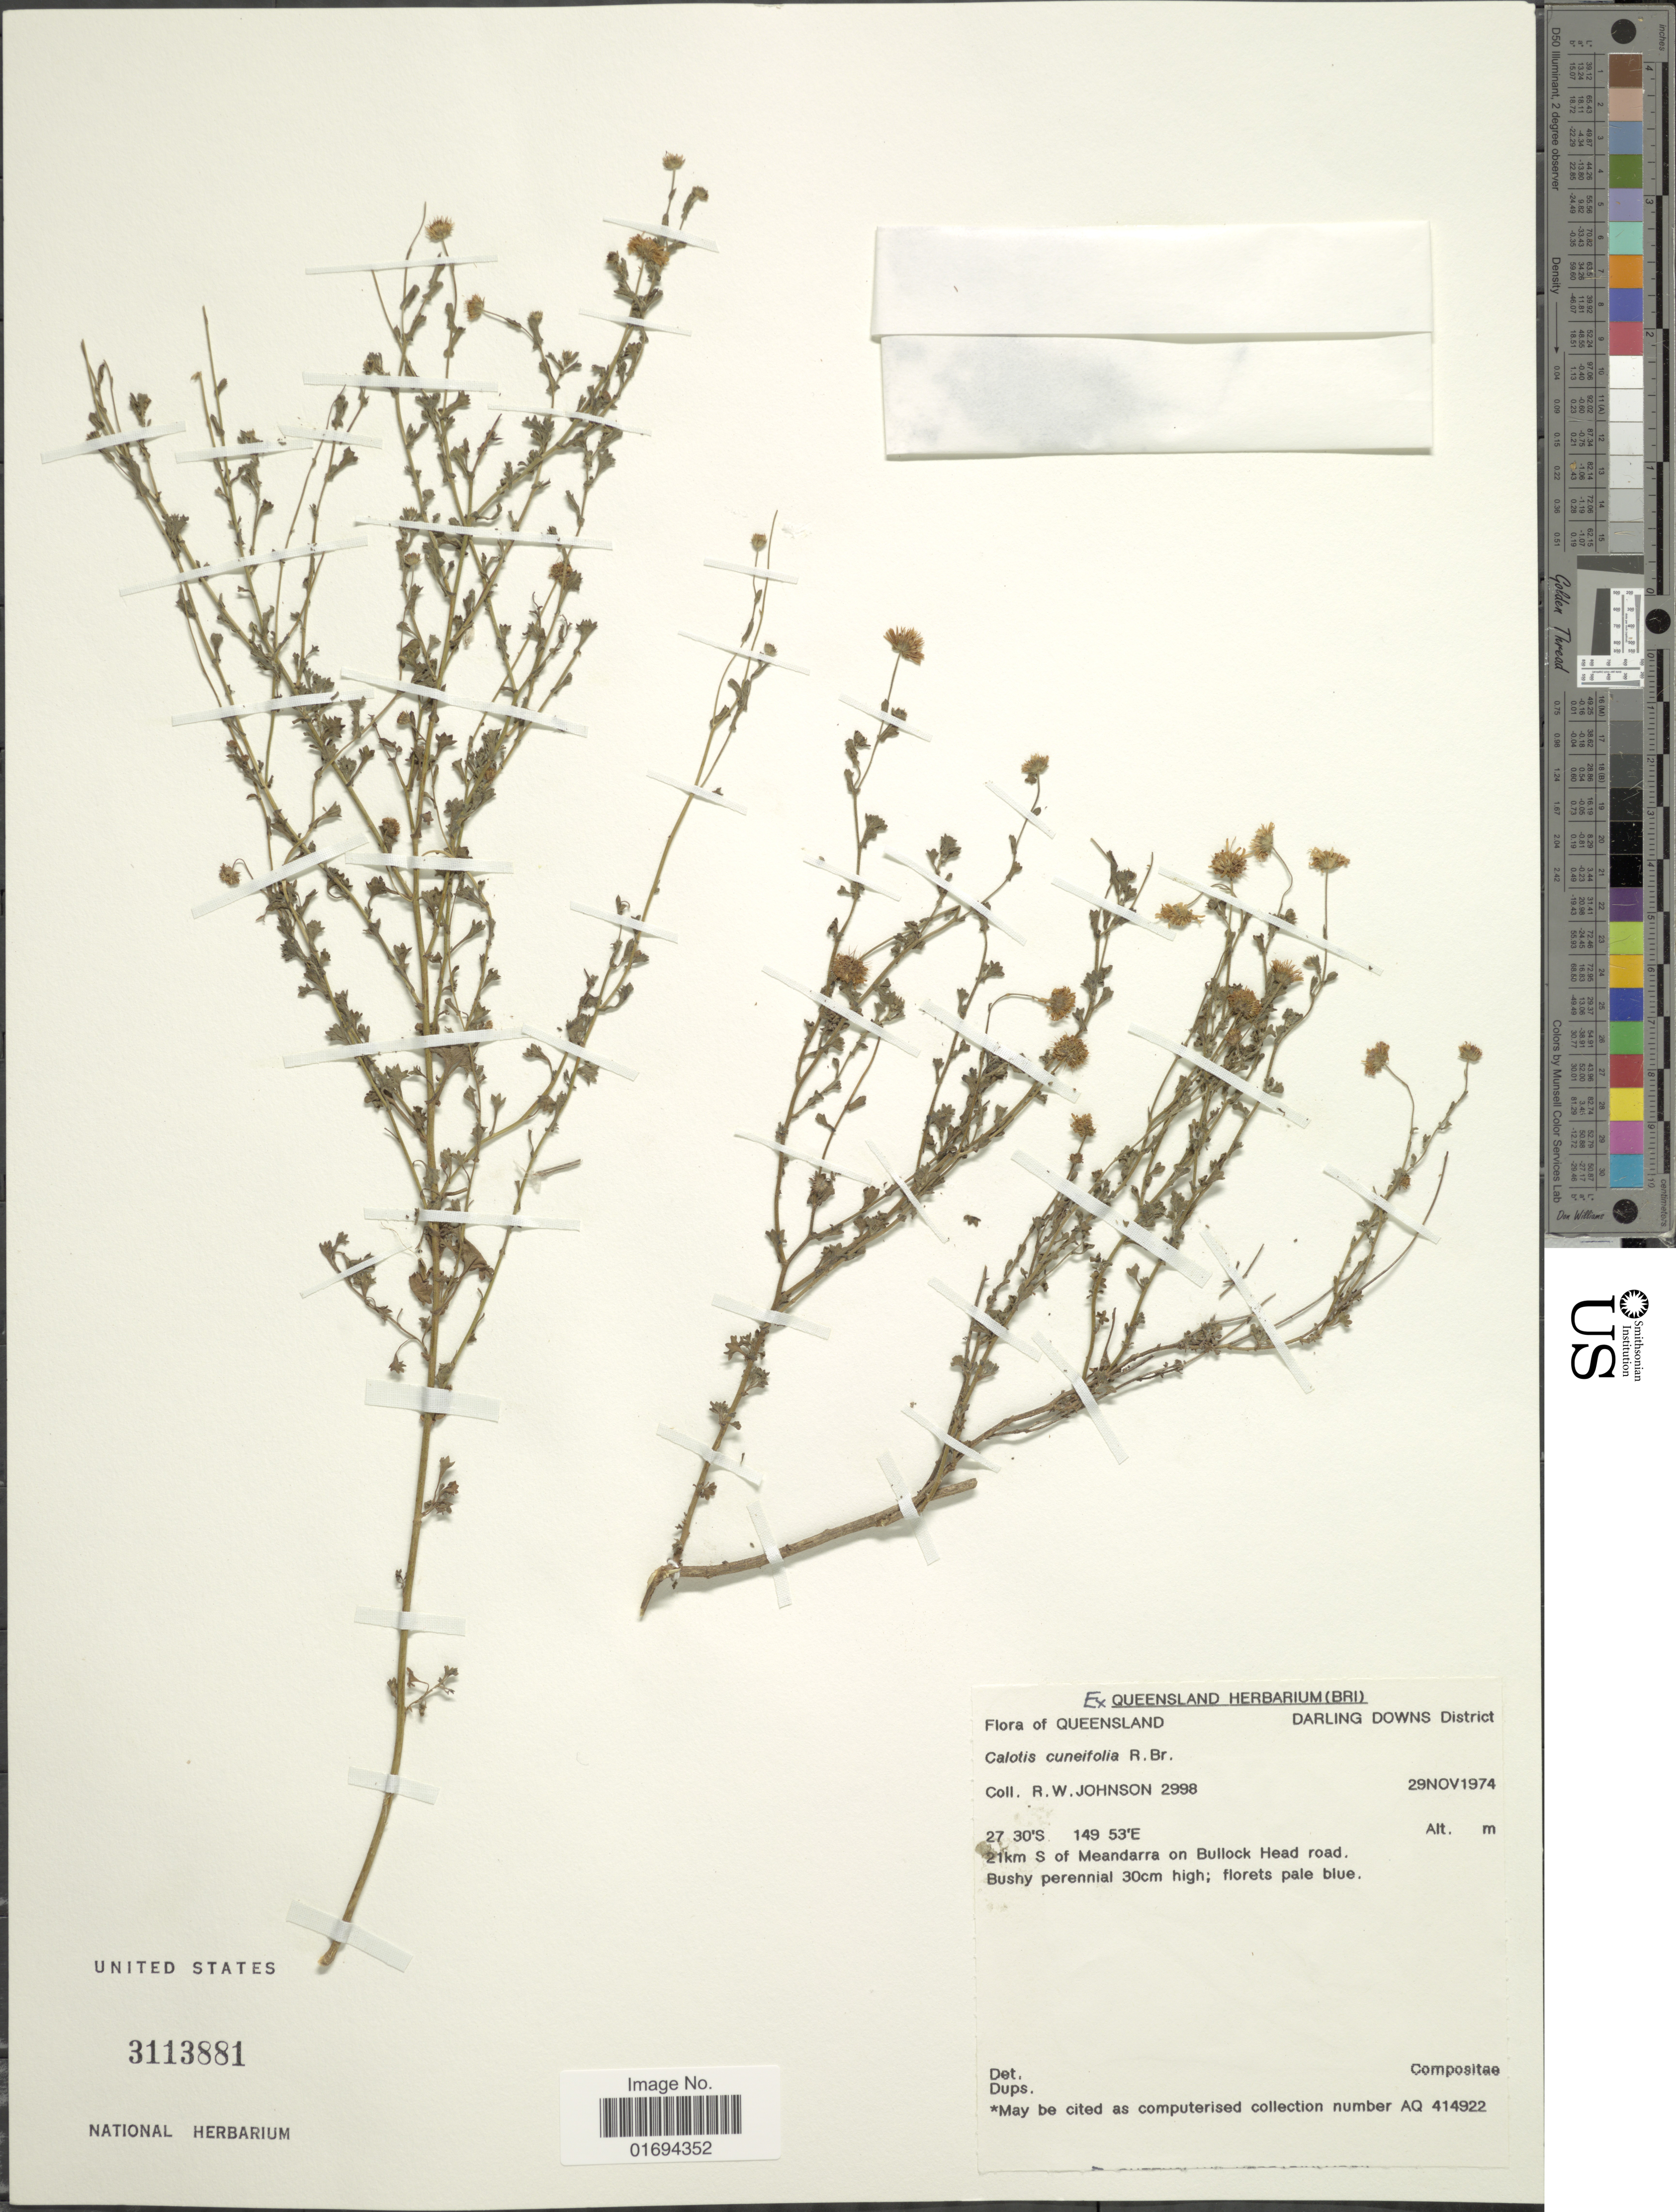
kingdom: Plantae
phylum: Tracheophyta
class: Magnoliopsida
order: Asterales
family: Asteraceae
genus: Calotis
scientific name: Calotis cuneifolia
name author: R. Br.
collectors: R. D. Johnson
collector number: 299/8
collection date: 1974-11-29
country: Australia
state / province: Queensland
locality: Darling Downs District, 21 km S of Meandarra on Bullock Head Road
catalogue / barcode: US 3113811